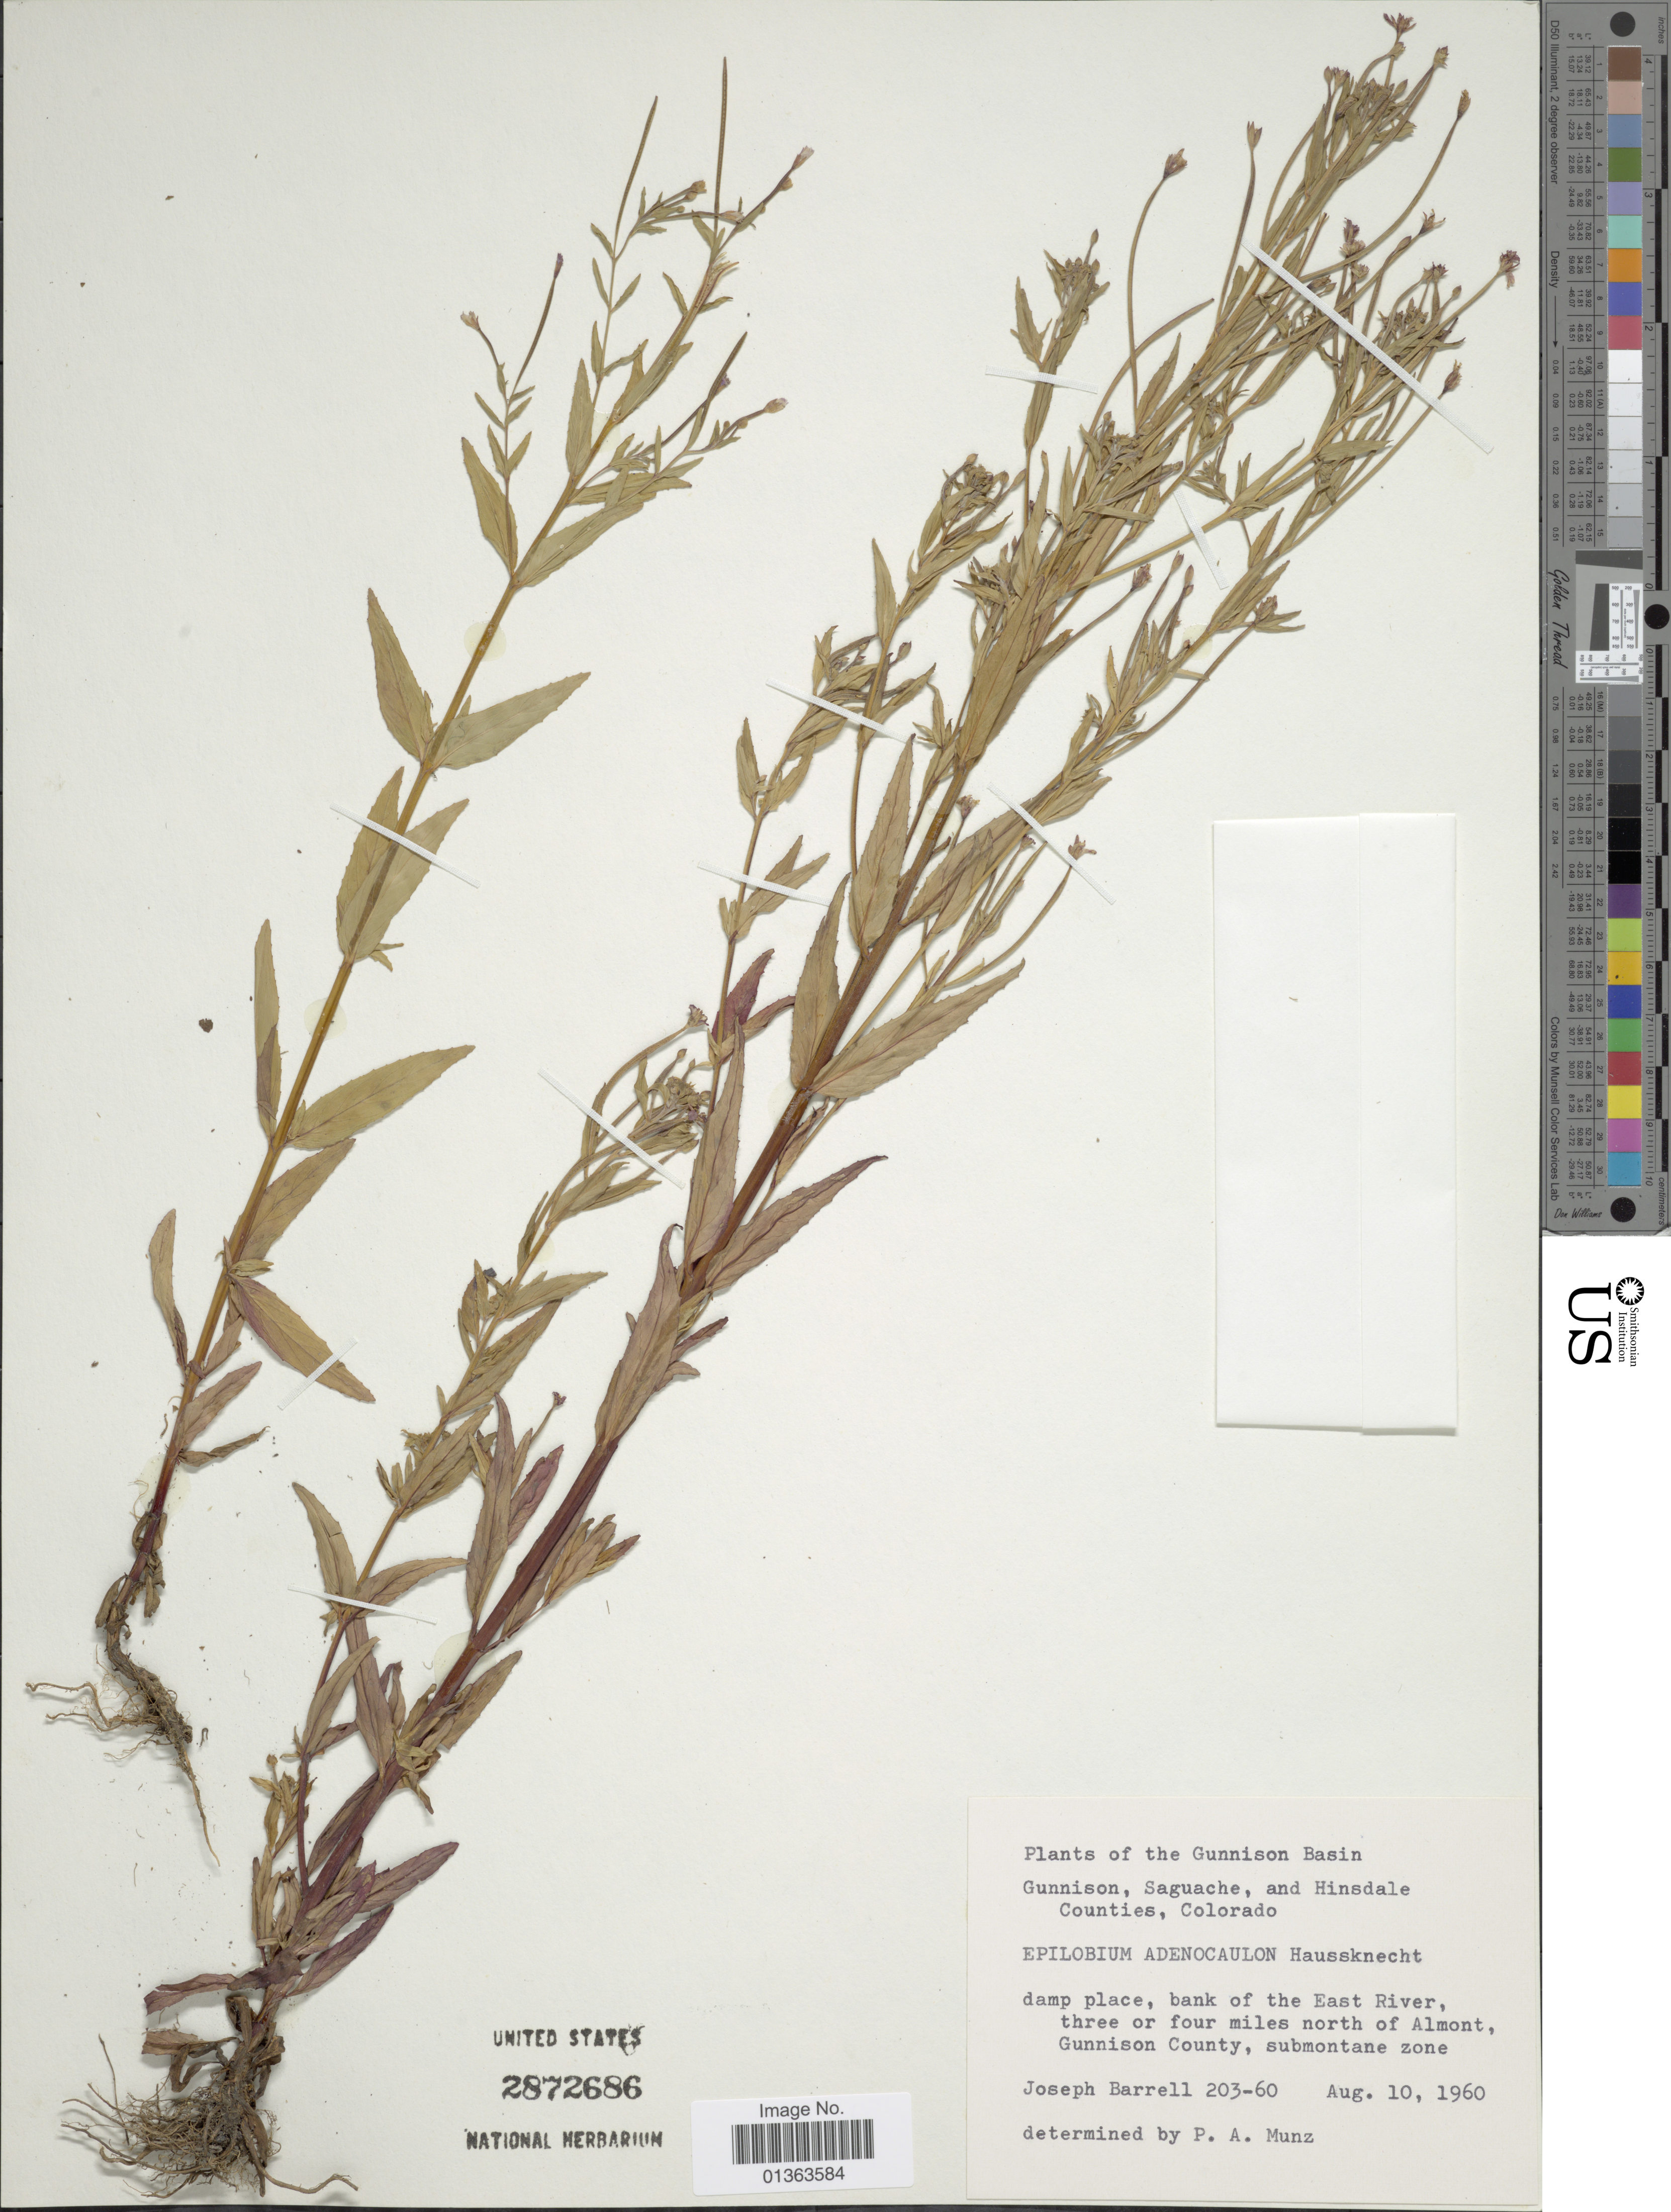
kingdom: Plantae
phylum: Tracheophyta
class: Magnoliopsida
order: Myrtales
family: Onagraceae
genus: Epilobium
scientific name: Epilobium ciliatum subsp. ciliatum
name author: Raf.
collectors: J. Barrell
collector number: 203-60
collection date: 1960-08-10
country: United States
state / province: Colorado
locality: Gunnison, Saguache, and Hinsdale Counties. Damp place, bank of the East River, three or four miles north of Almont, Gunnison County, submontane zone.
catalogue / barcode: US 2872686